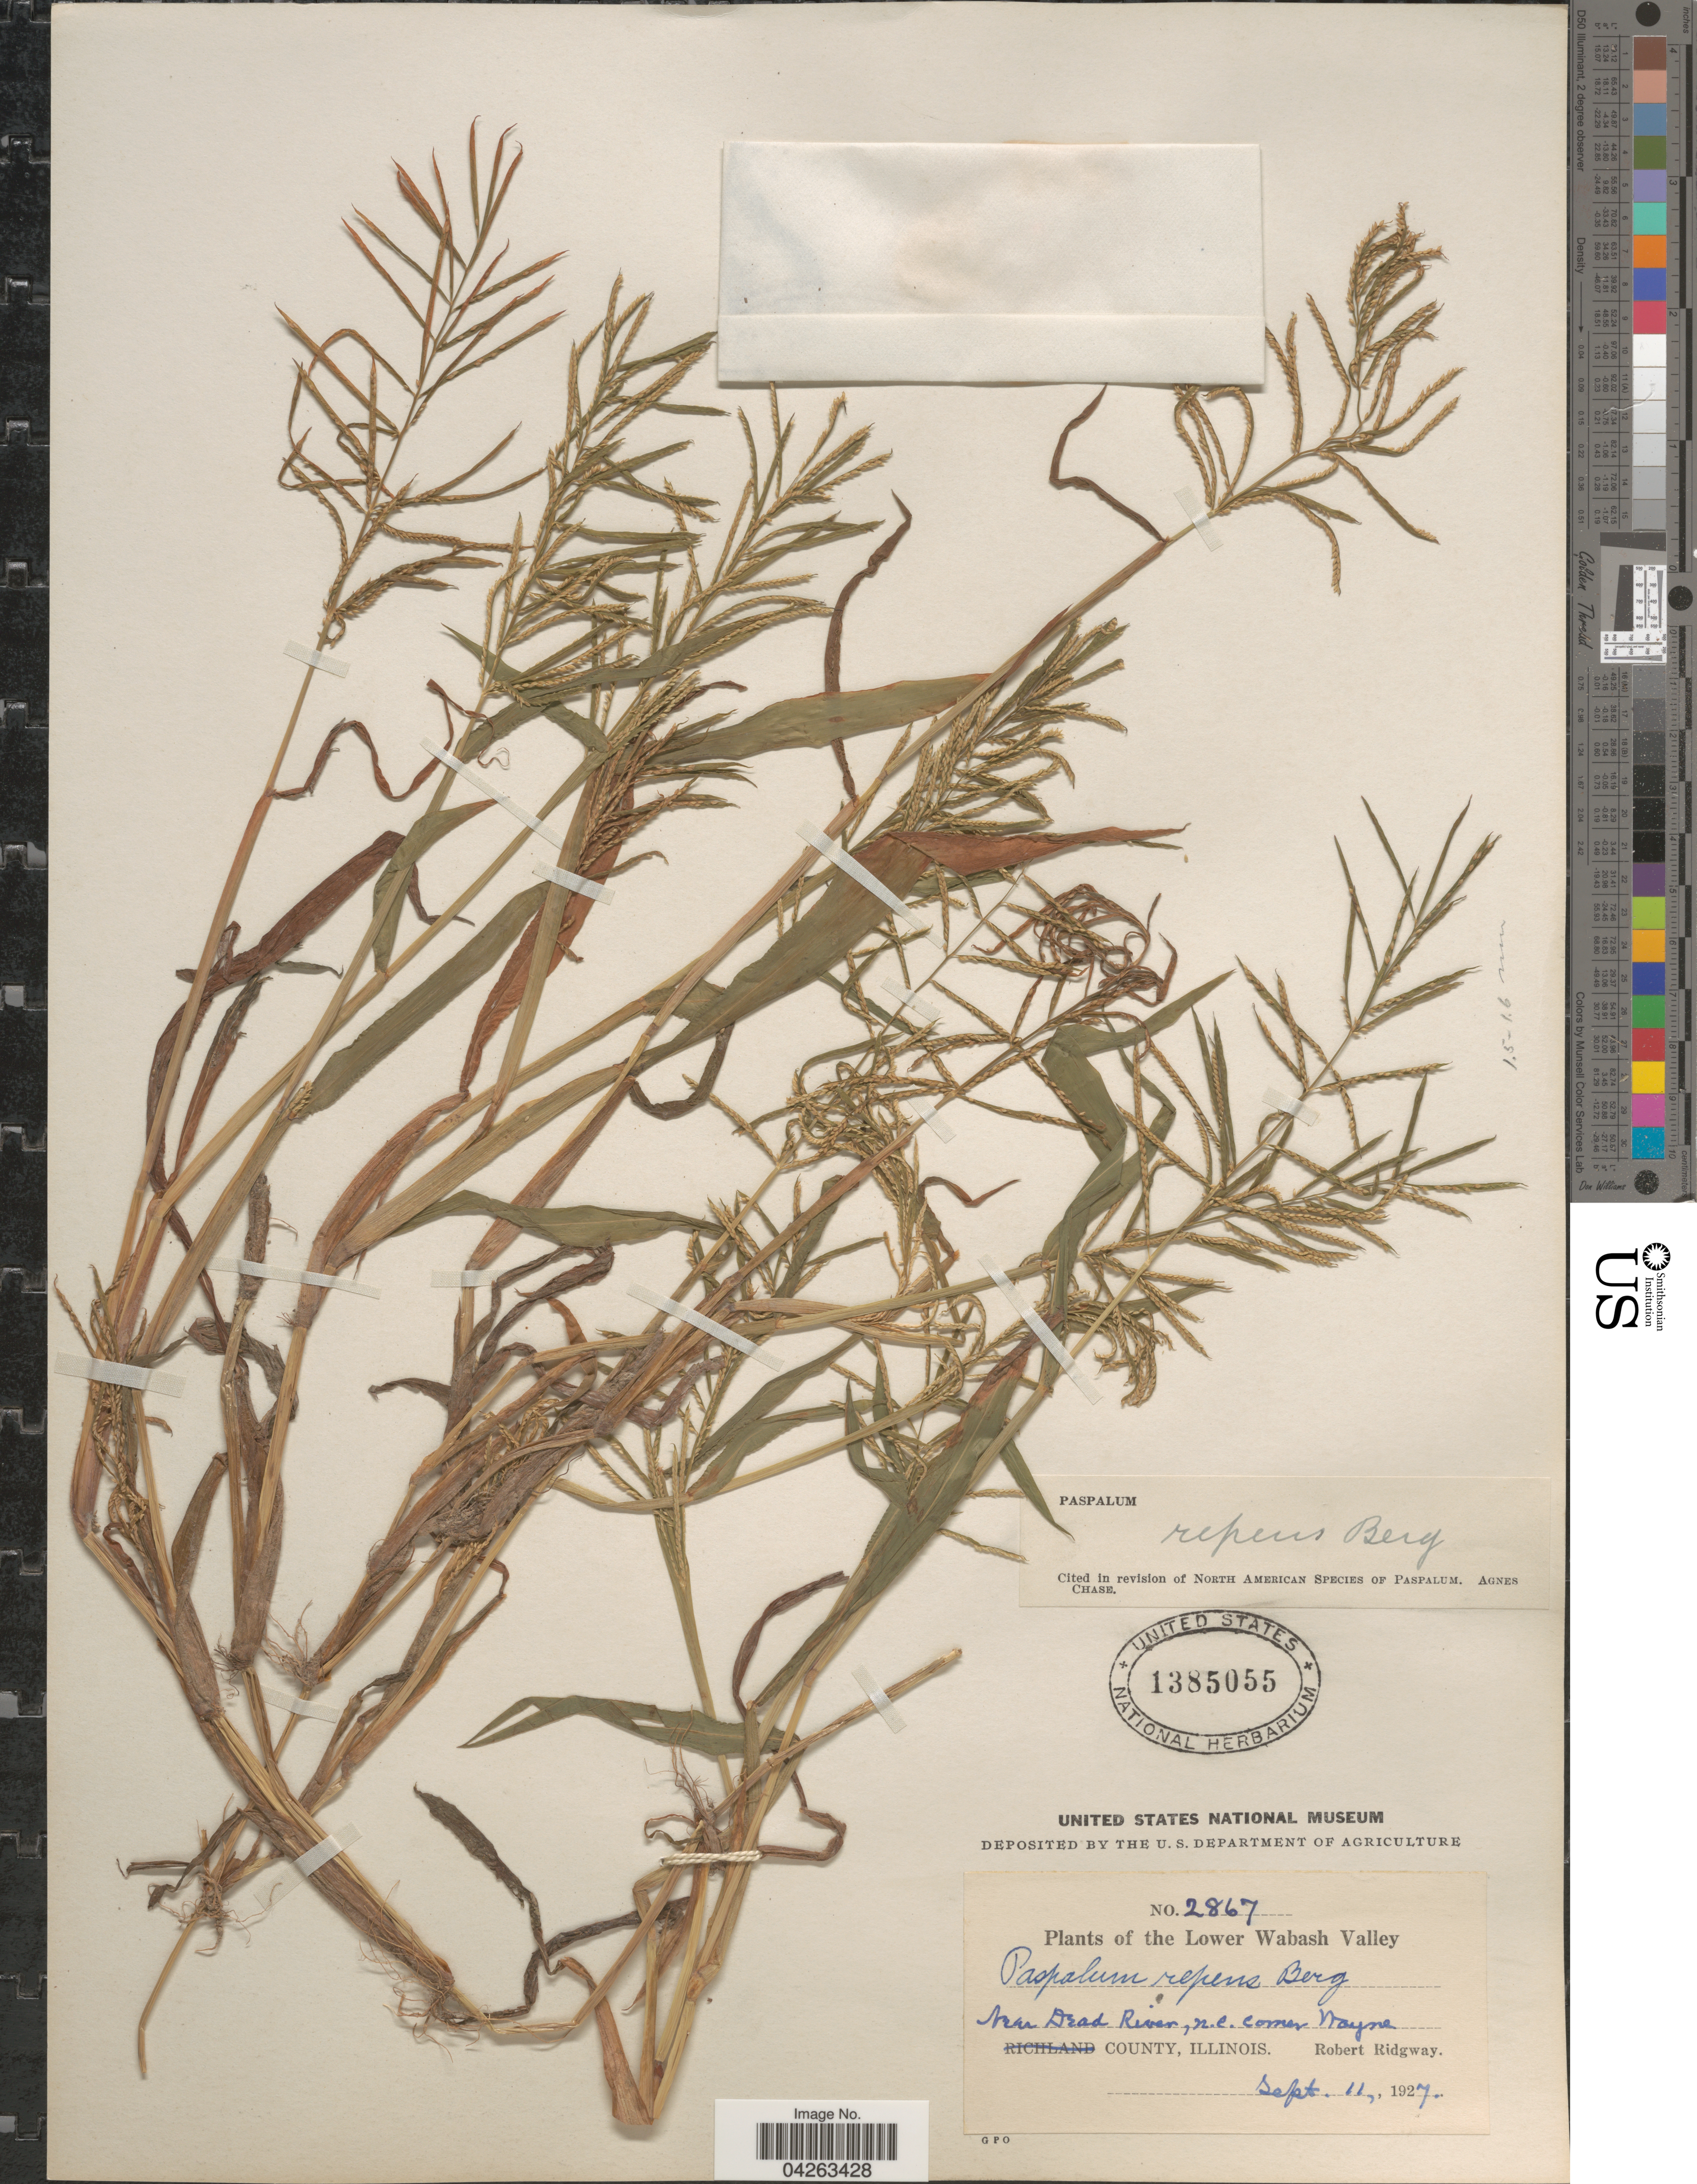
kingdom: Plantae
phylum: Tracheophyta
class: Liliopsida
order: Poales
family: Poaceae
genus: Paspalum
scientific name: Paspalum repens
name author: P.J. Bergius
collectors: R. Ridgway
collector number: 2867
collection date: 1927-09-11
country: United States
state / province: Illinois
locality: The Lower Wabash Valley. Near Dead River, n.e. corner Wayne. County.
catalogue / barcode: US 1385055